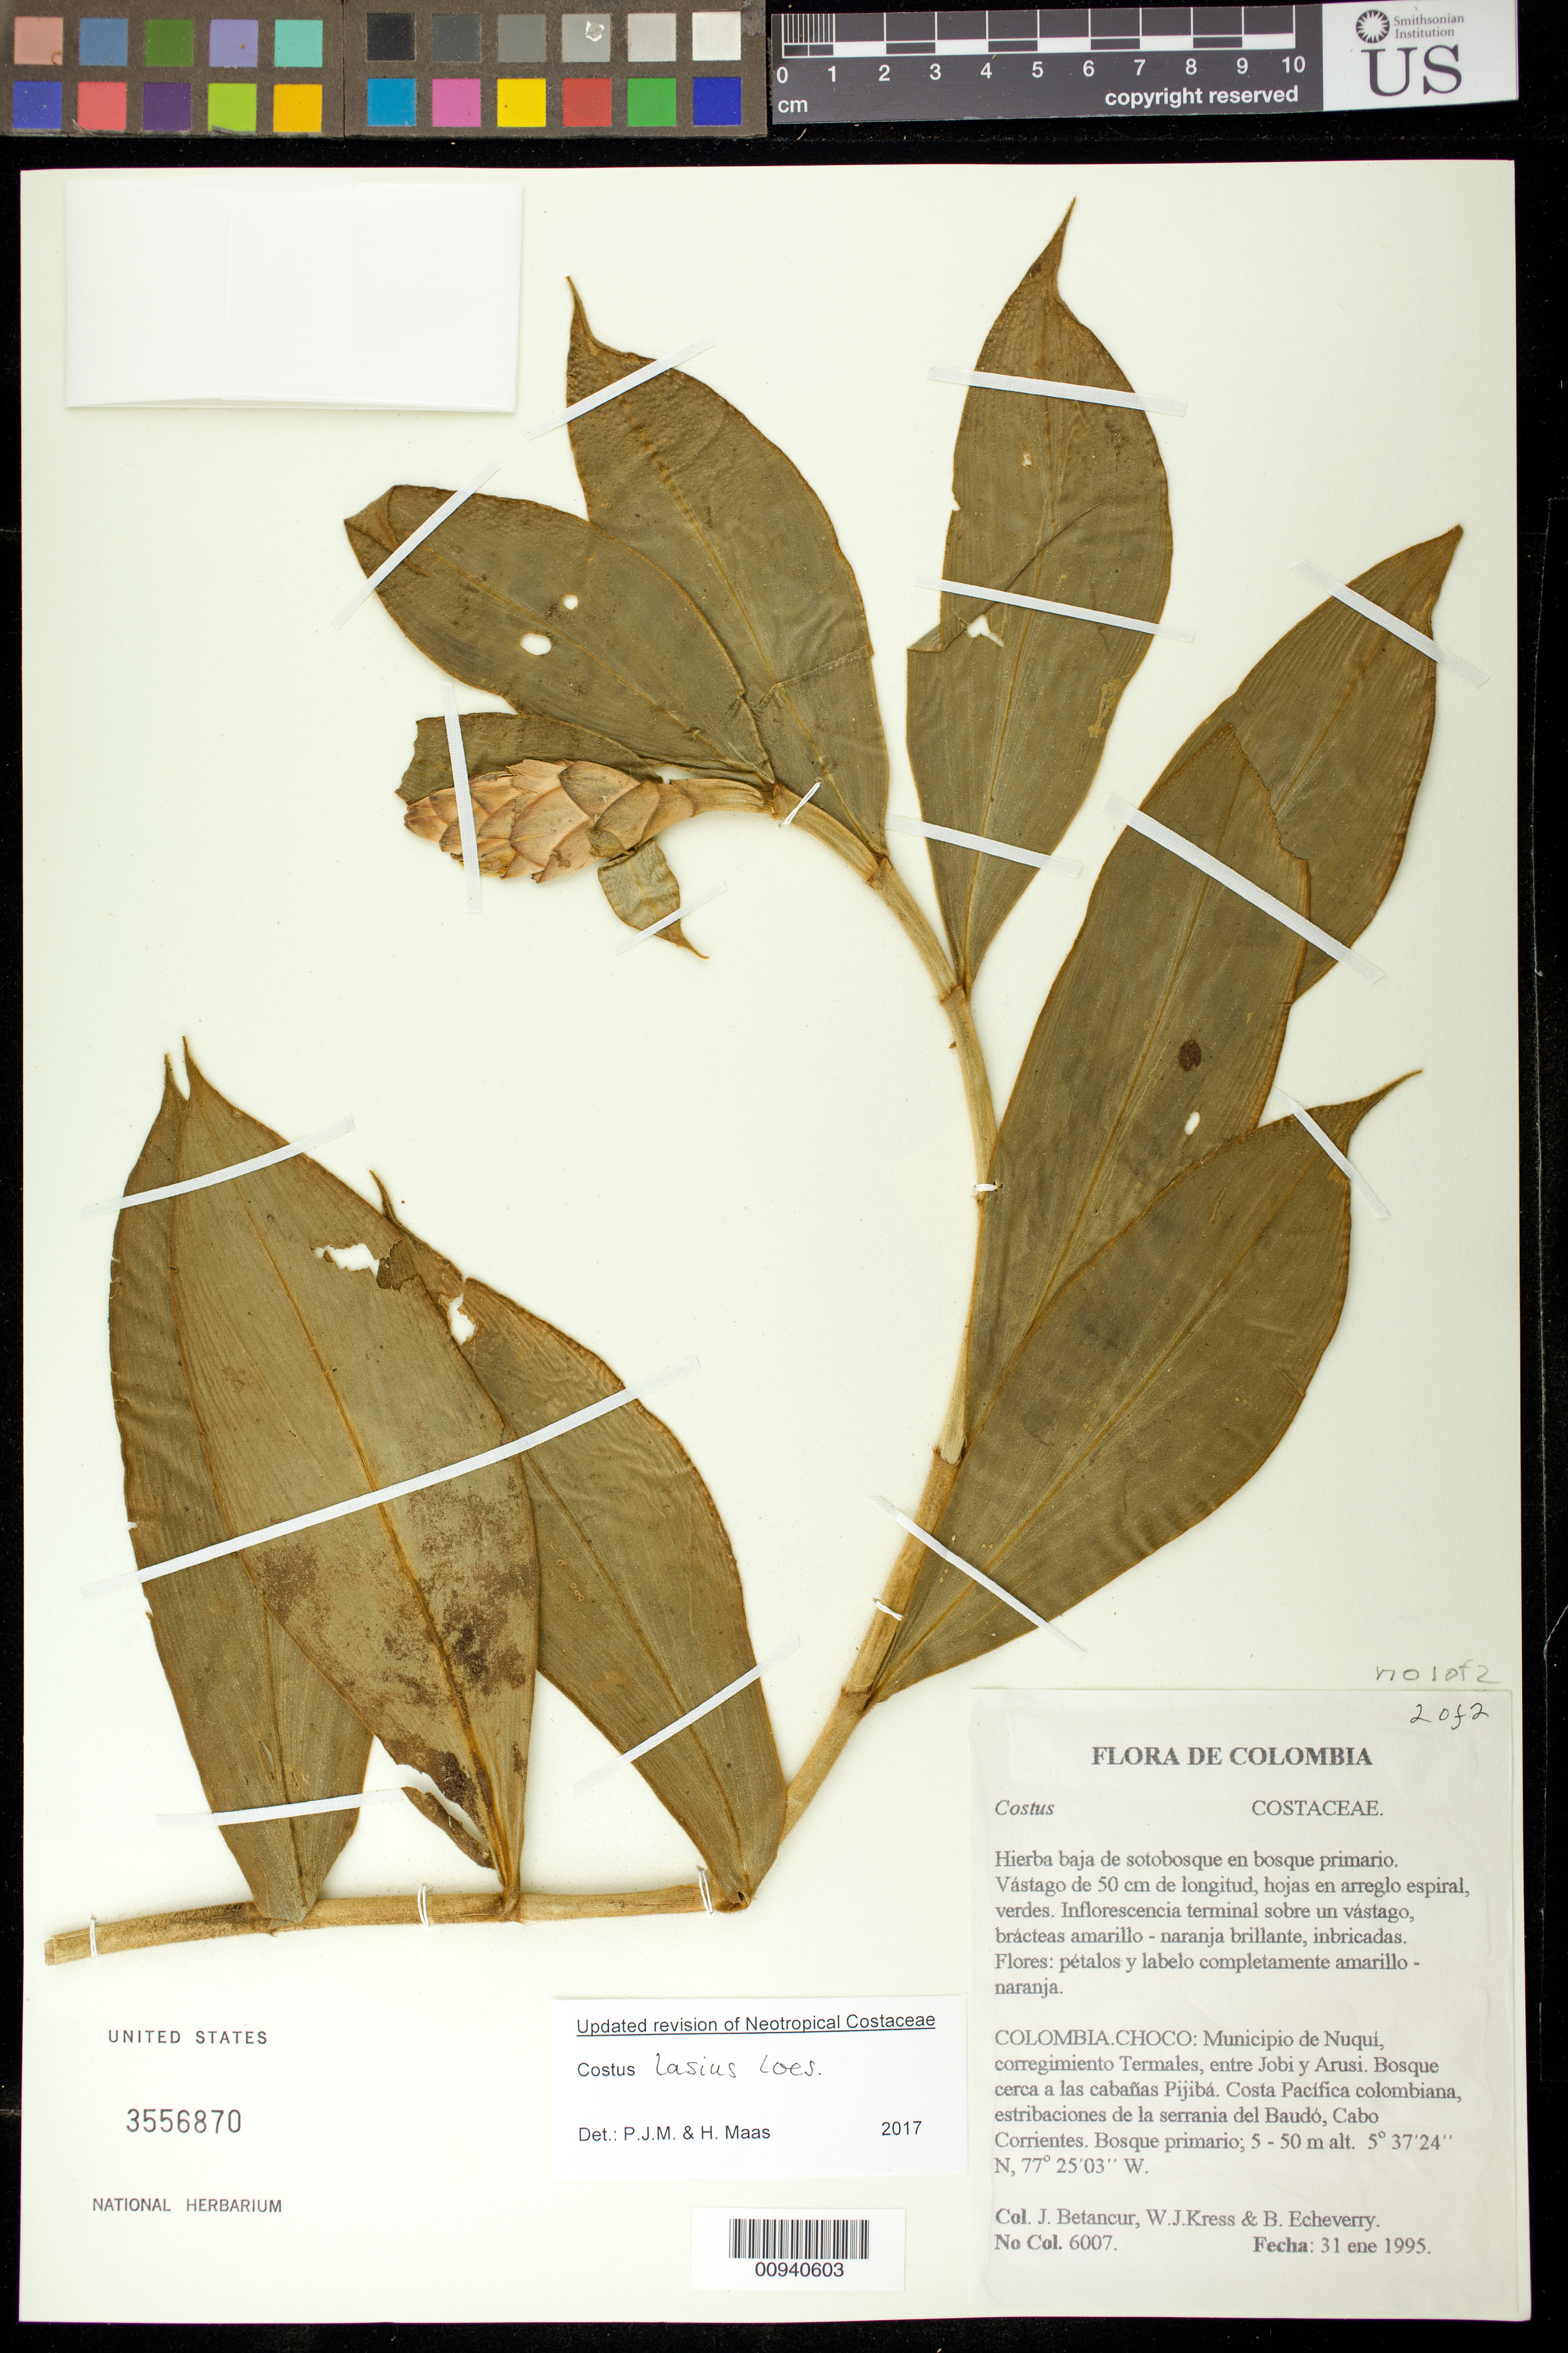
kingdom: Plantae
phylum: Tracheophyta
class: Liliopsida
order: Zingiberales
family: Costaceae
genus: Costus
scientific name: Costus lasius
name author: Loes.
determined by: Maas, Paul J.; Maas, H.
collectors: J. C. Betancur, W. J. Kress & B. Echeverry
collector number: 6007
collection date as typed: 31 Jan 1995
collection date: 1995-01-31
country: Colombia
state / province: Chocó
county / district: Nuqui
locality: Cabanas Pijiba, between Coqui and Arusi.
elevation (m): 5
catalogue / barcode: US 3556870